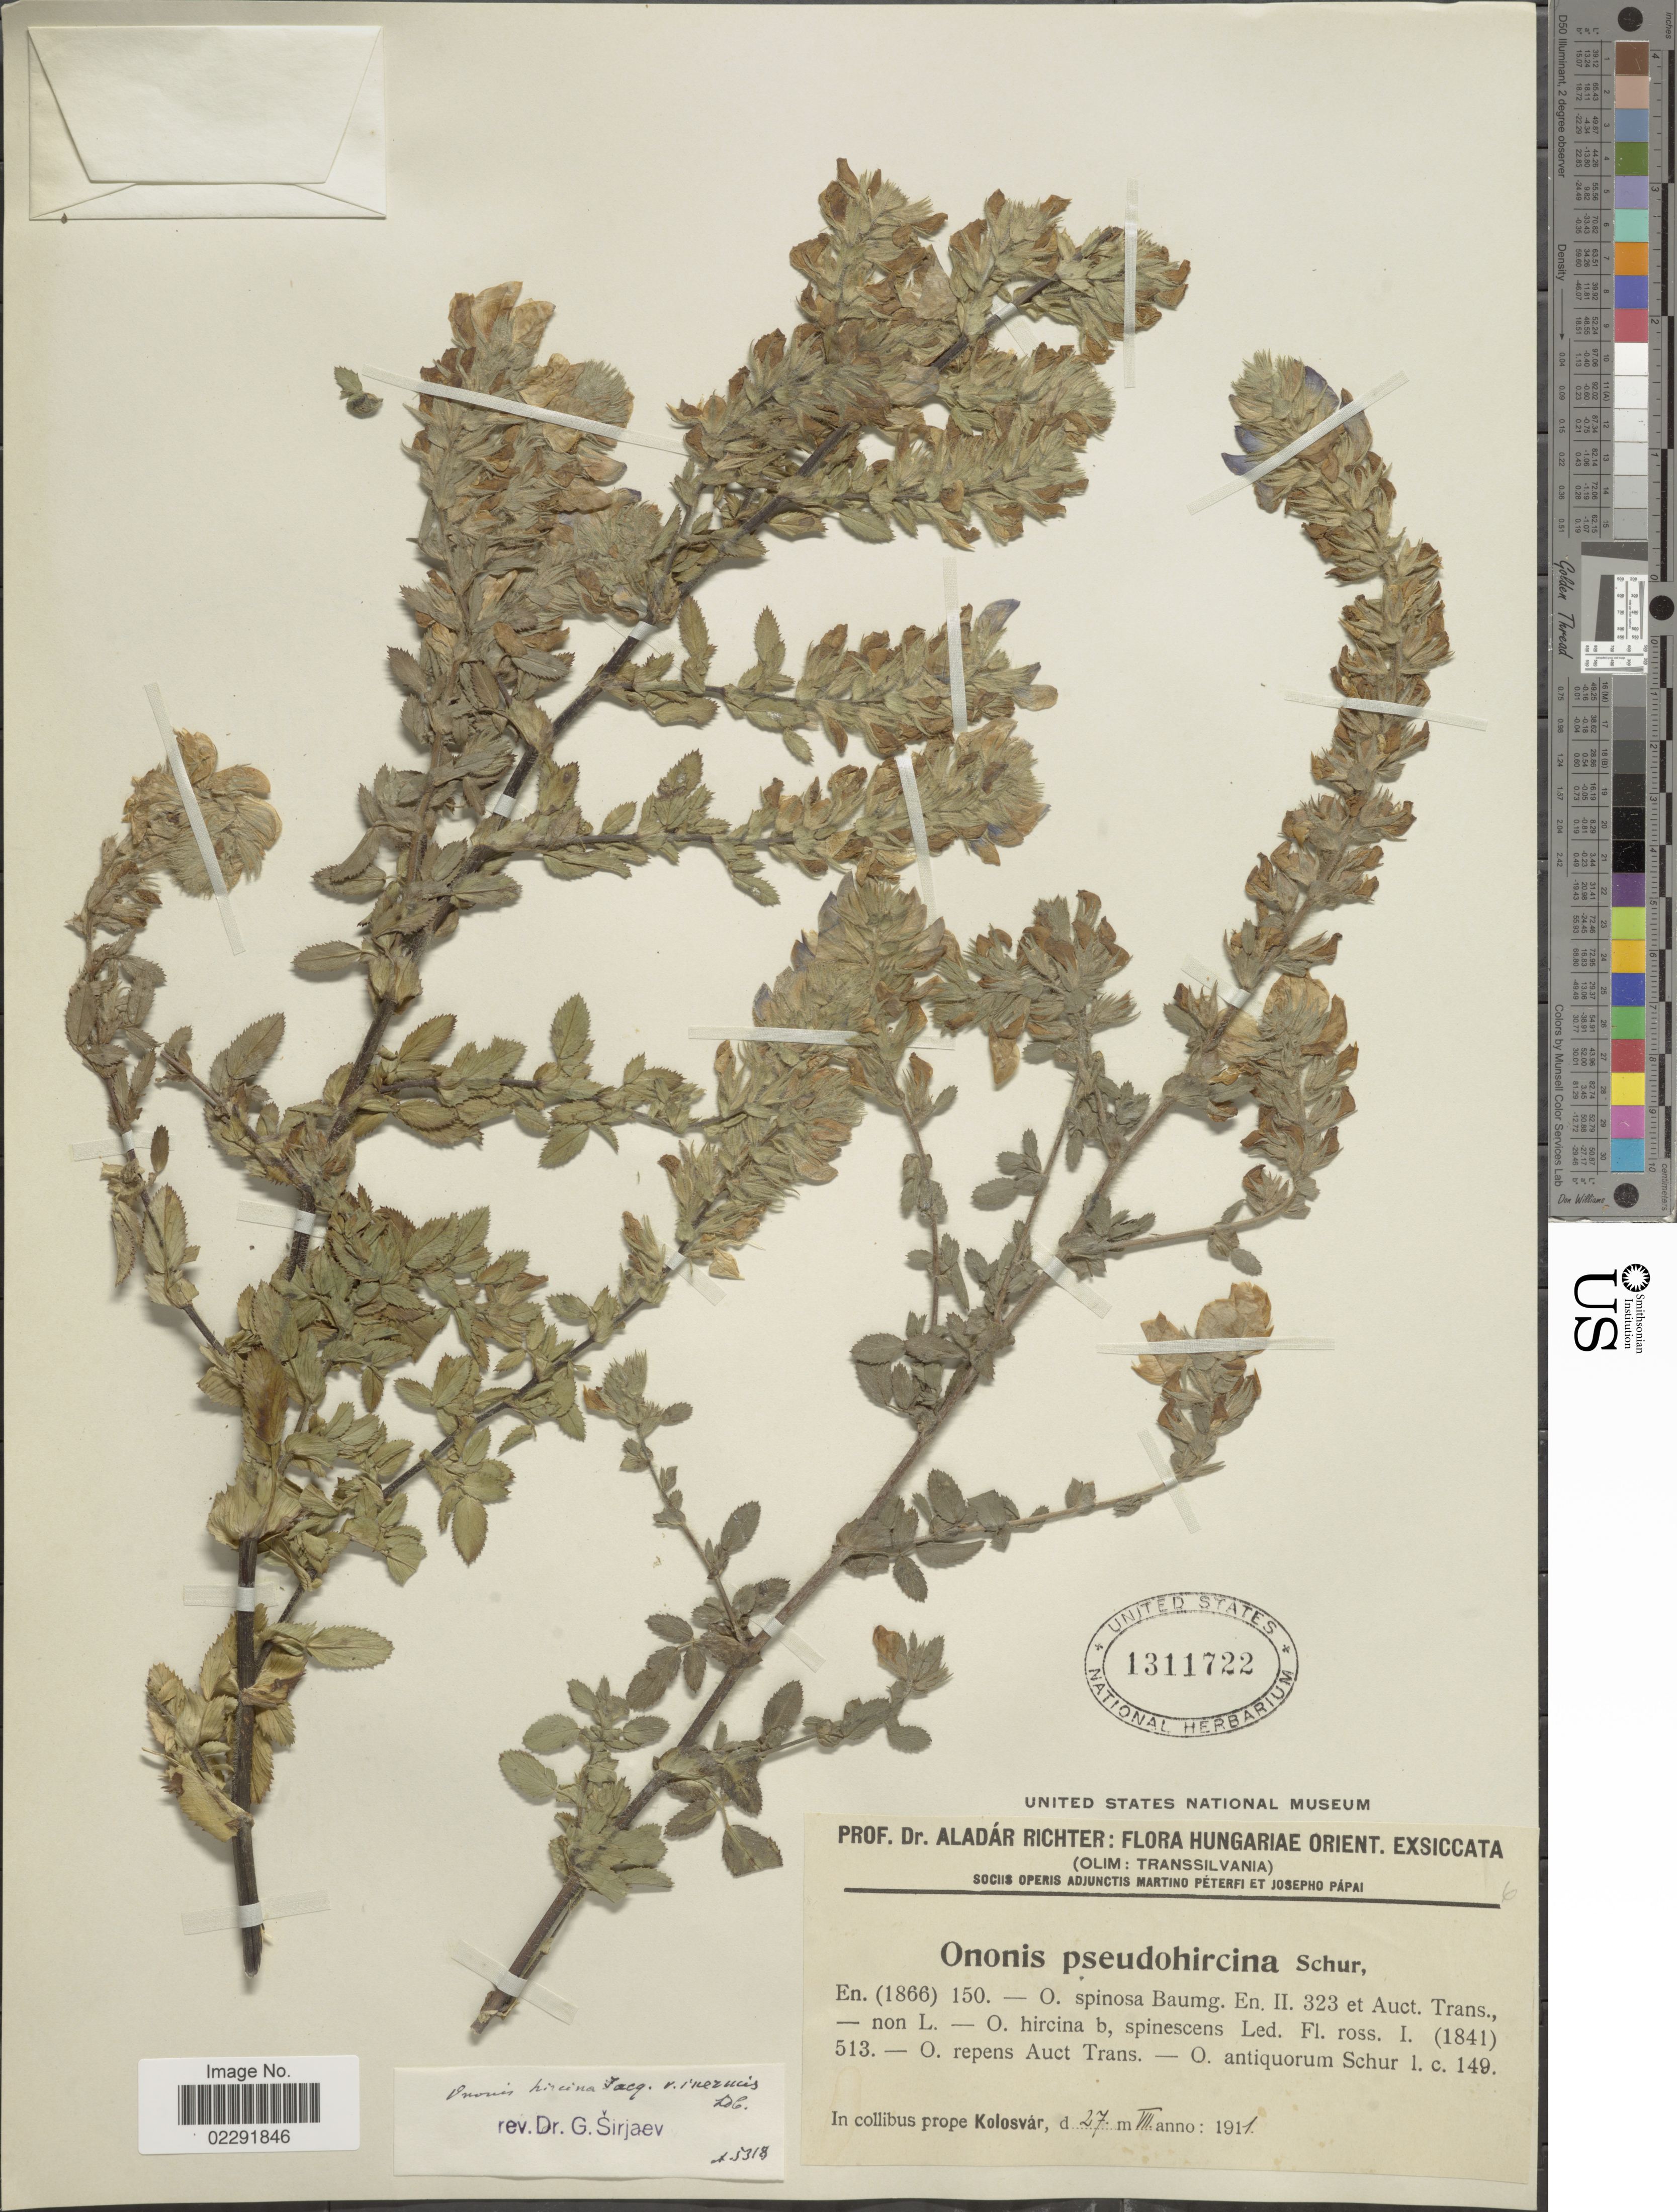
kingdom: Plantae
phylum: Tracheophyta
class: Magnoliopsida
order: Fabales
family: Fabaceae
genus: Ononis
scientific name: Ononis hircina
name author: Jacq.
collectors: A. Richter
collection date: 1911-07-27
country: Hungary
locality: Hungariae orient., in collibus prope Kolosvar.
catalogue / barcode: US 1311722